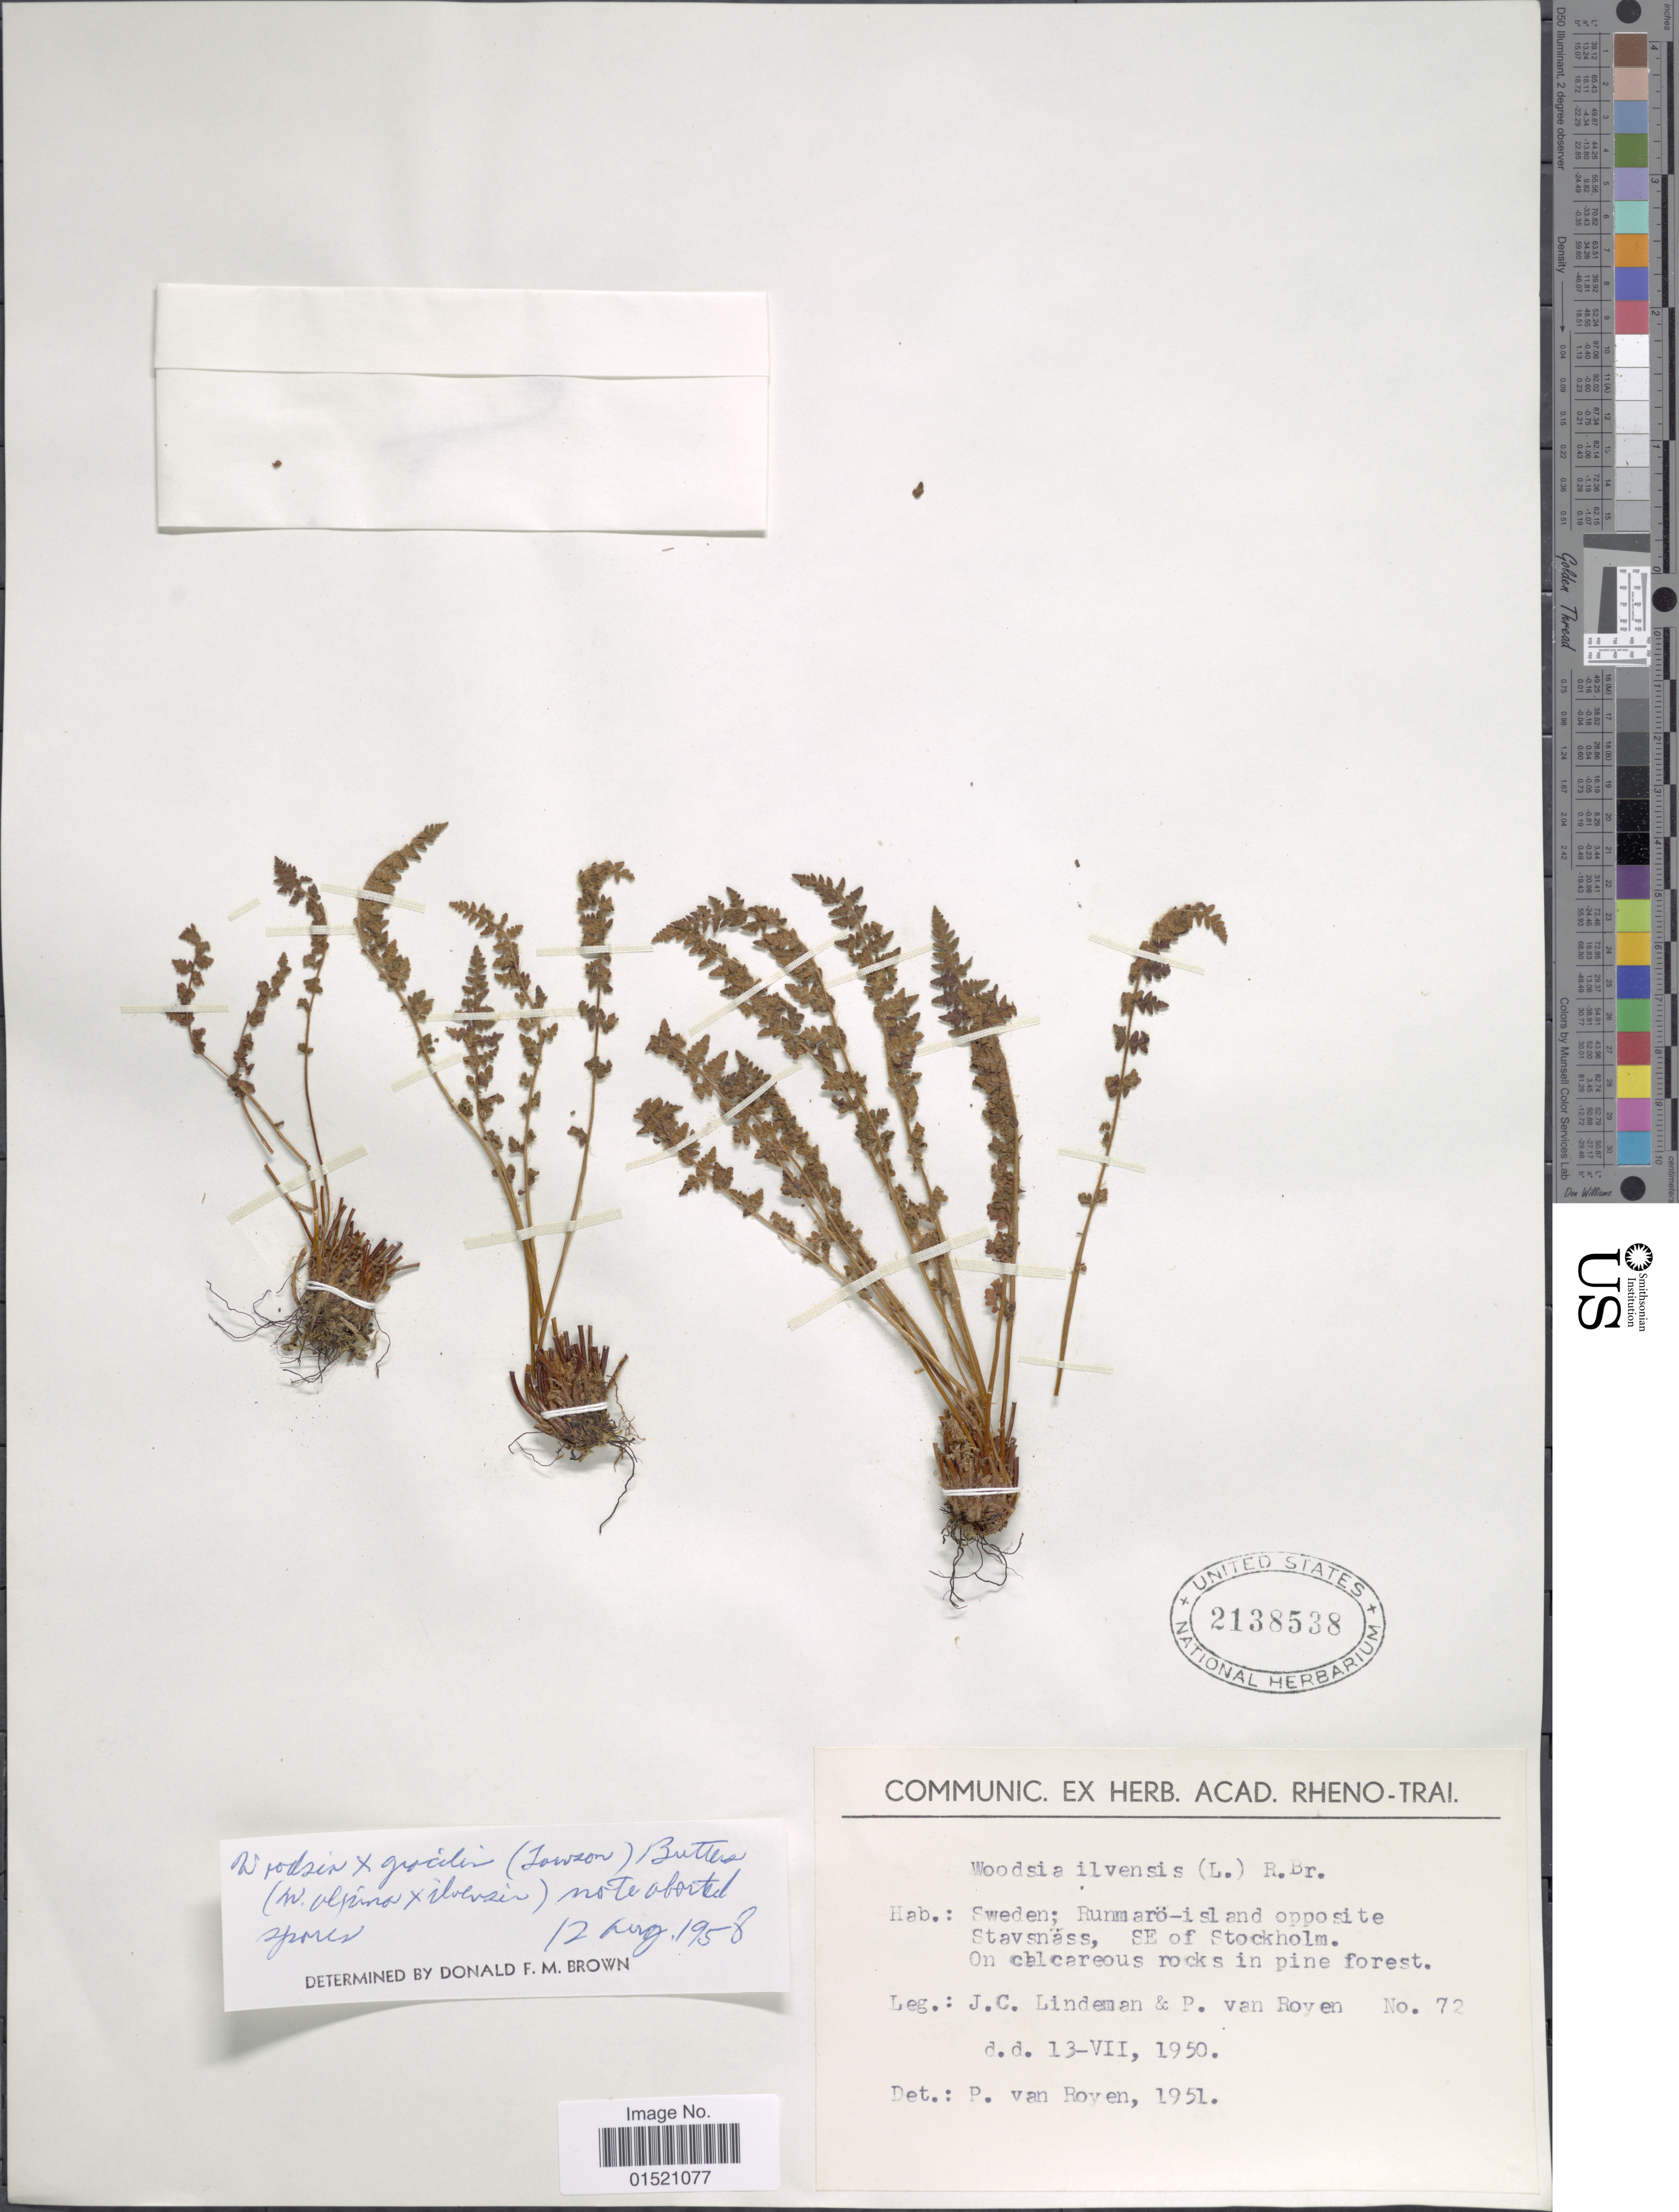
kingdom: Plantae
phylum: Tracheophyta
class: Polypodiopsida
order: Polypodiales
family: Woodsiaceae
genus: Woodsia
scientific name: Woodsia ilvensis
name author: (L.) R. Br.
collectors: J. C. Lindeman & P. van Royen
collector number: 72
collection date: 1950-07-13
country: Sweden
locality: Runmarö-island opposite Stavsnäss, SE of Stockhol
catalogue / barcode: US 2138538